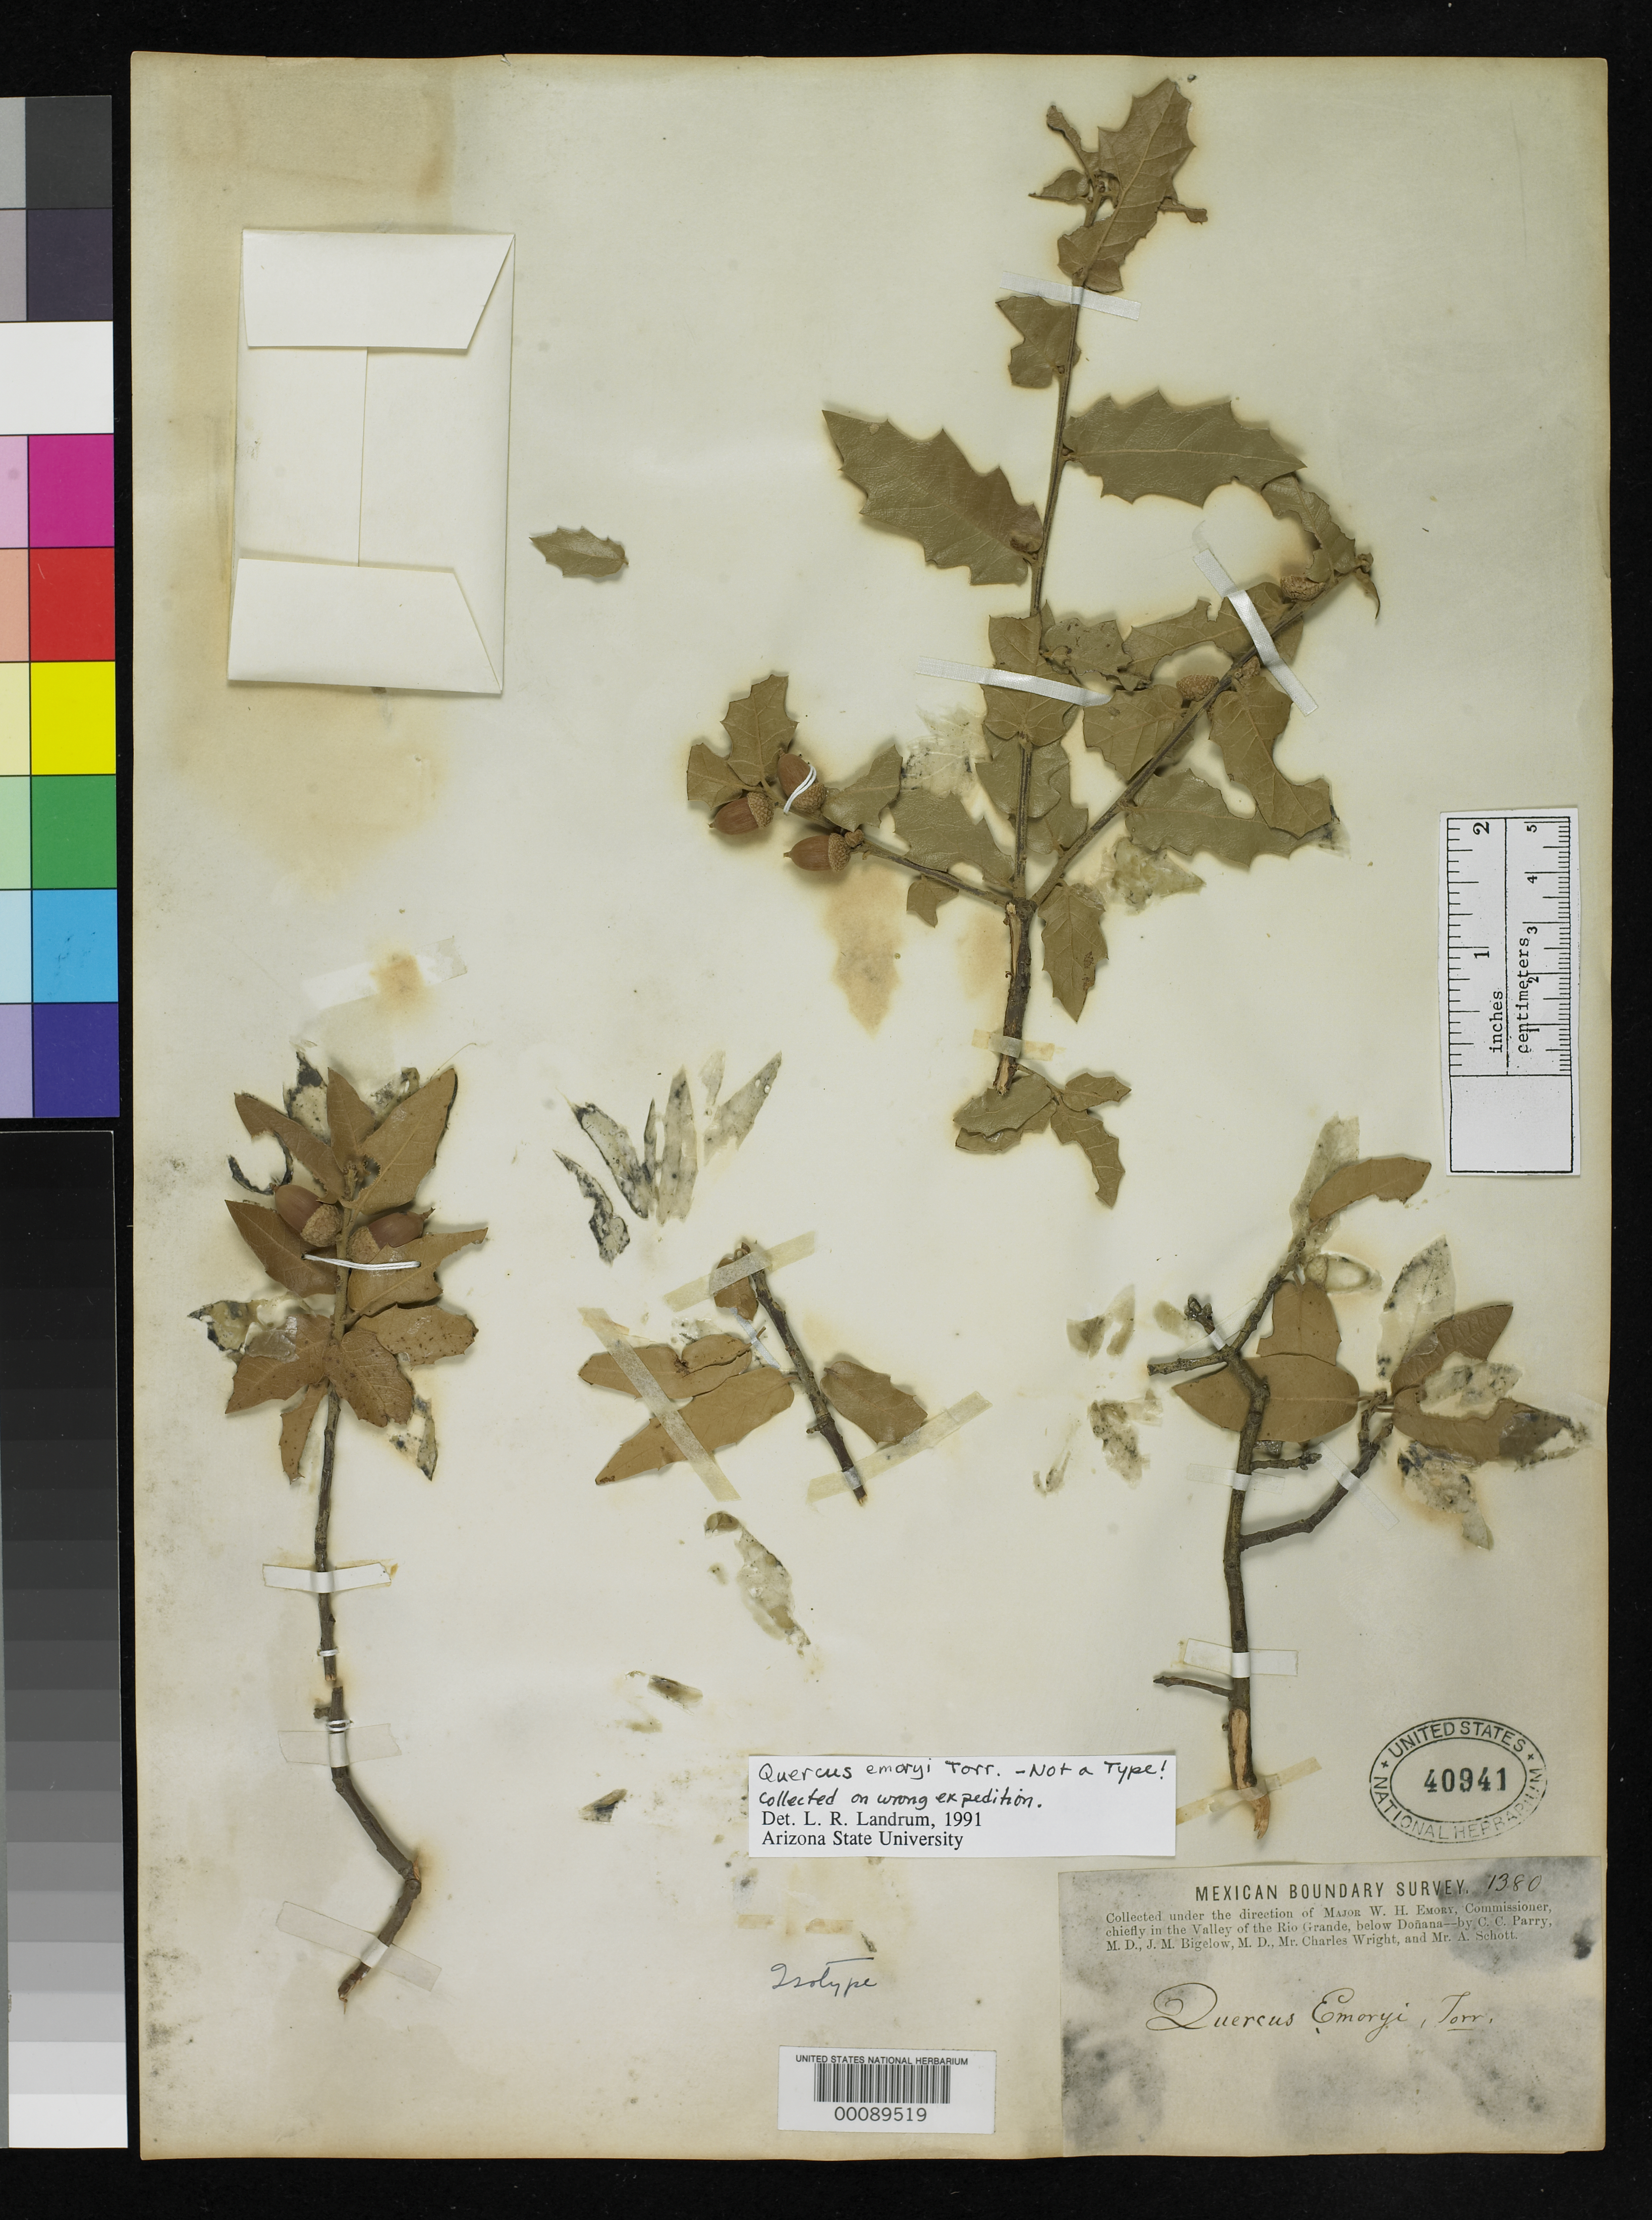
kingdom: Plantae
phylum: Tracheophyta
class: Magnoliopsida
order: Fagales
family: Fagaceae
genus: Quercus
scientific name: Quercus emoryi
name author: Torr. in Emory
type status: Isolectotype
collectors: Mexican Boundary Survey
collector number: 1380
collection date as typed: Oct 1846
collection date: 1846-10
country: United States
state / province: Texas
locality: Between the del Norte and Gila rivers.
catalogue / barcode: US 40941